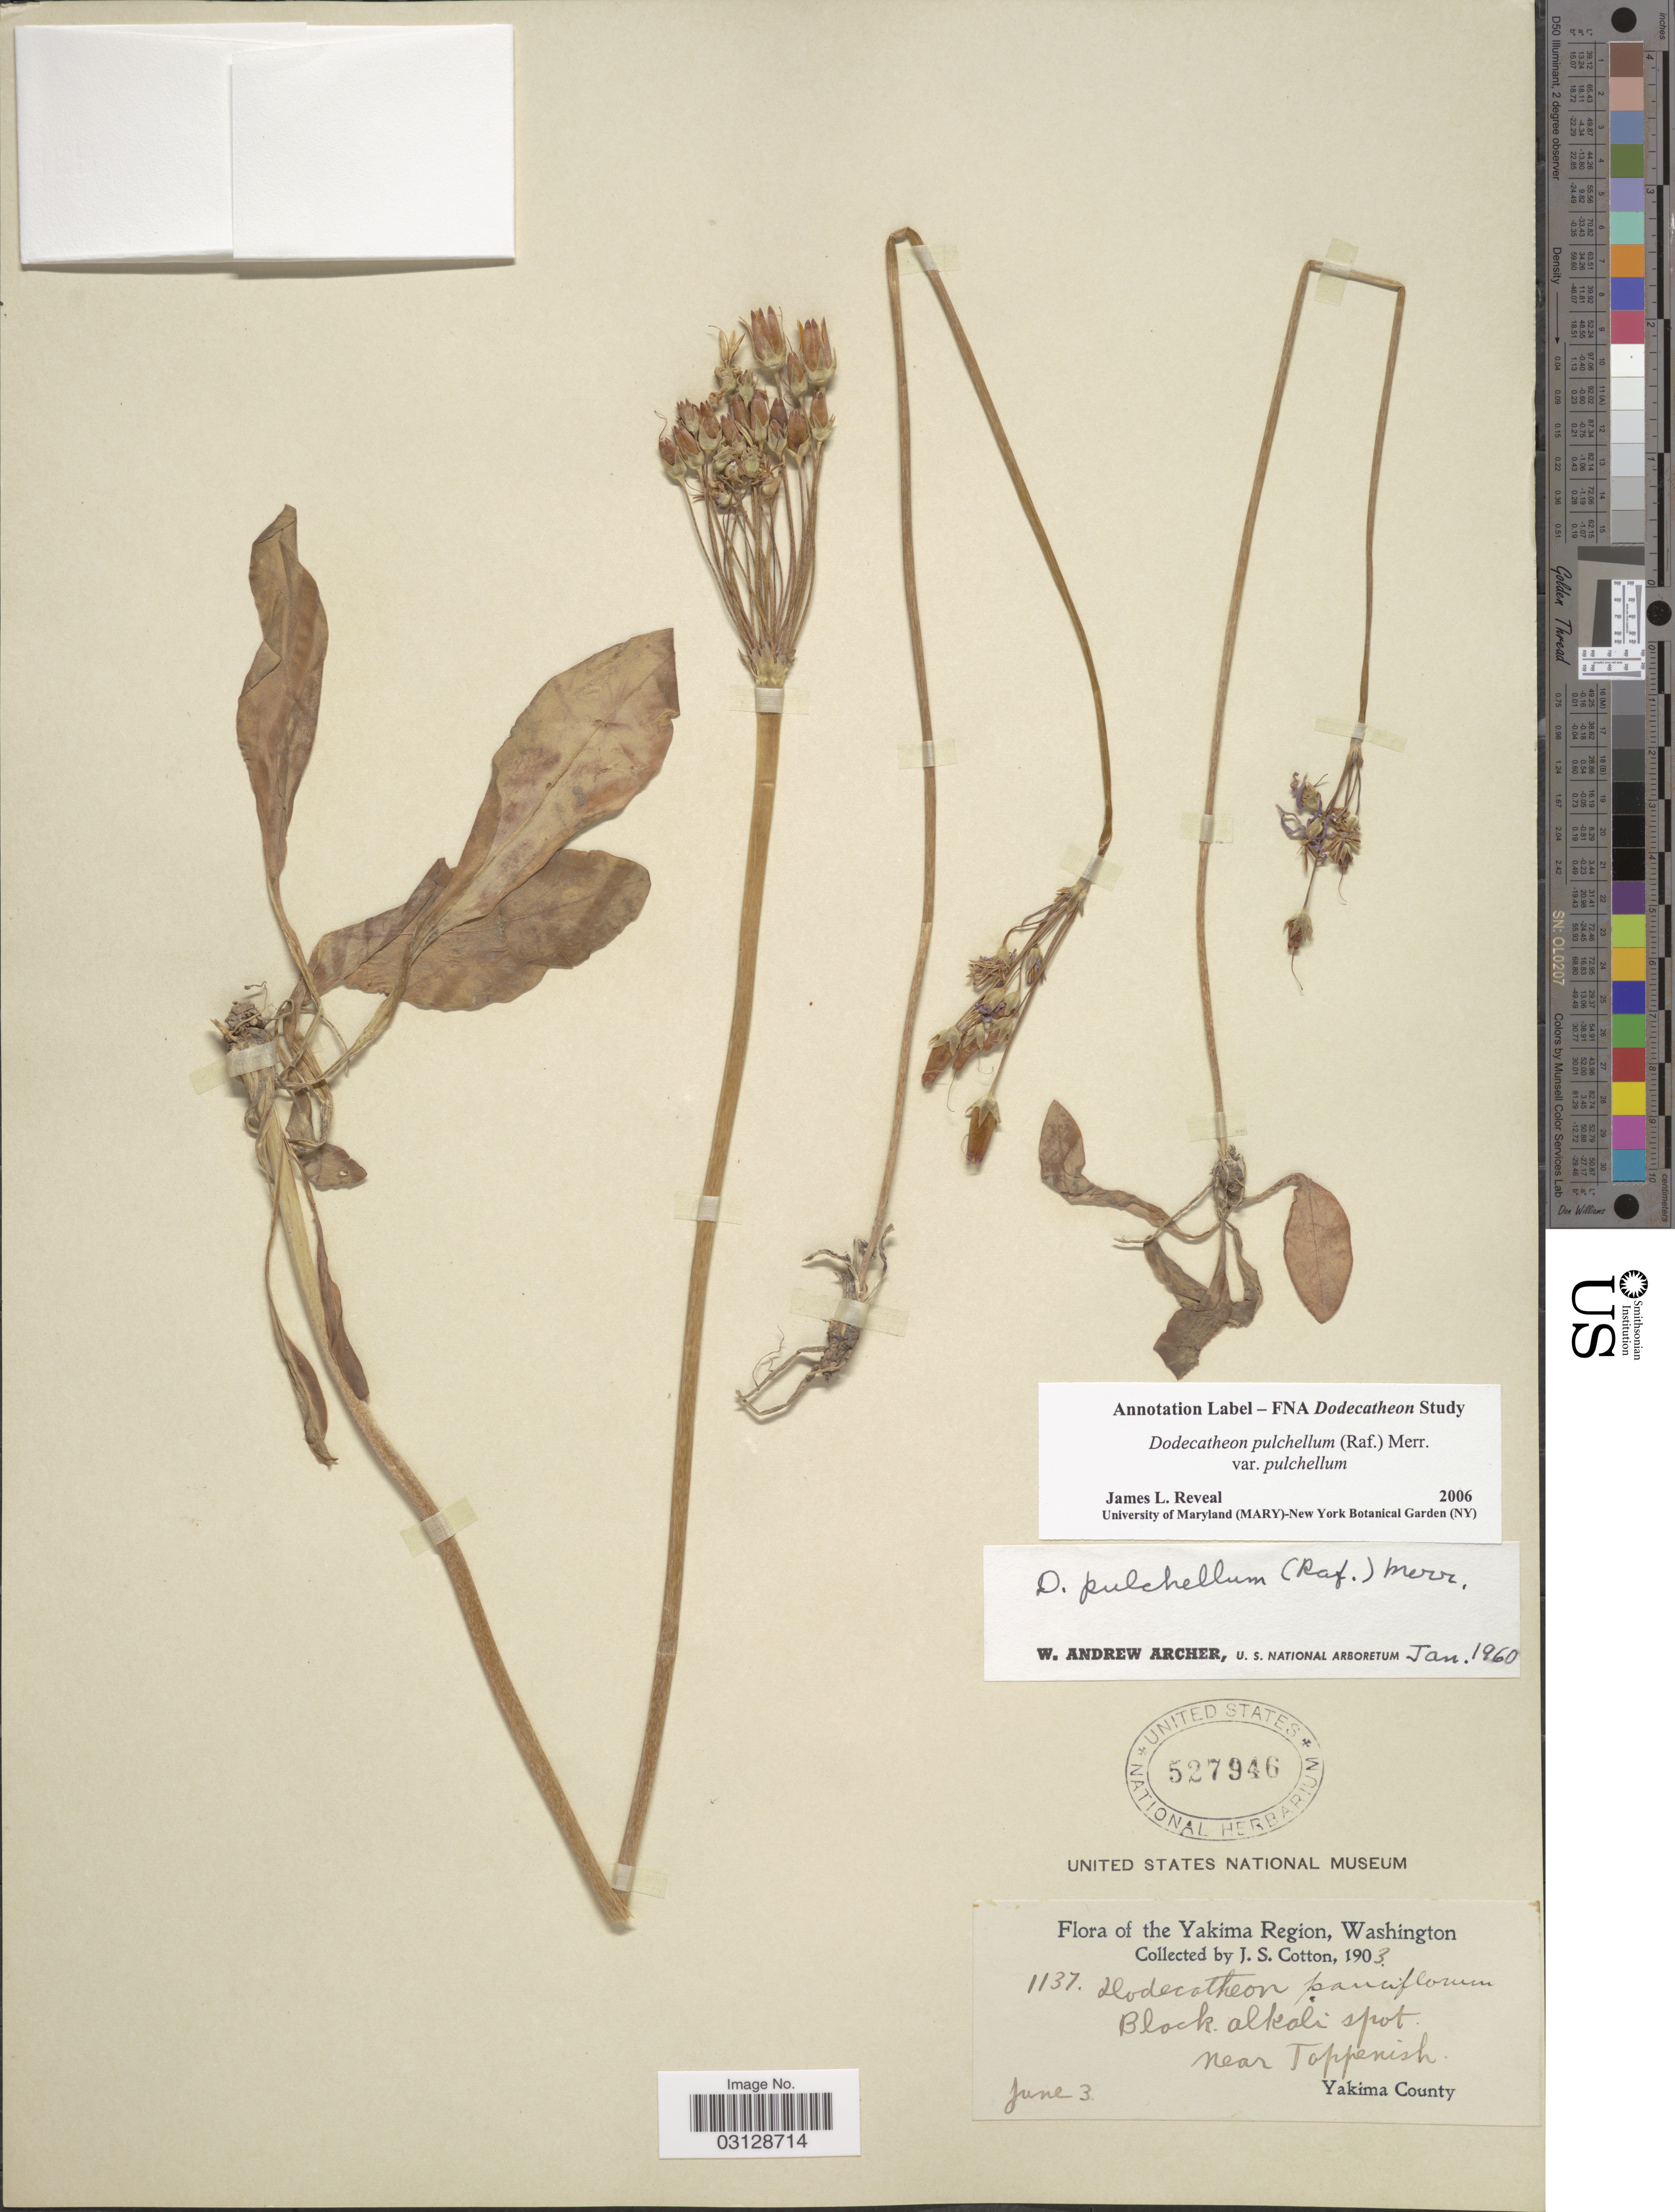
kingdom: Plantae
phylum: Tracheophyta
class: Magnoliopsida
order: Ericales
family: Primulaceae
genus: Dodecatheon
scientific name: Dodecatheon pulchellum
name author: (Raf.) Merr.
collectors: J. S. Cotton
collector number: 1137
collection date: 1903-06-03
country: United States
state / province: Washington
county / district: Yakima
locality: Yakima Region, near Toppenish, Yakima County.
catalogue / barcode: US 527946